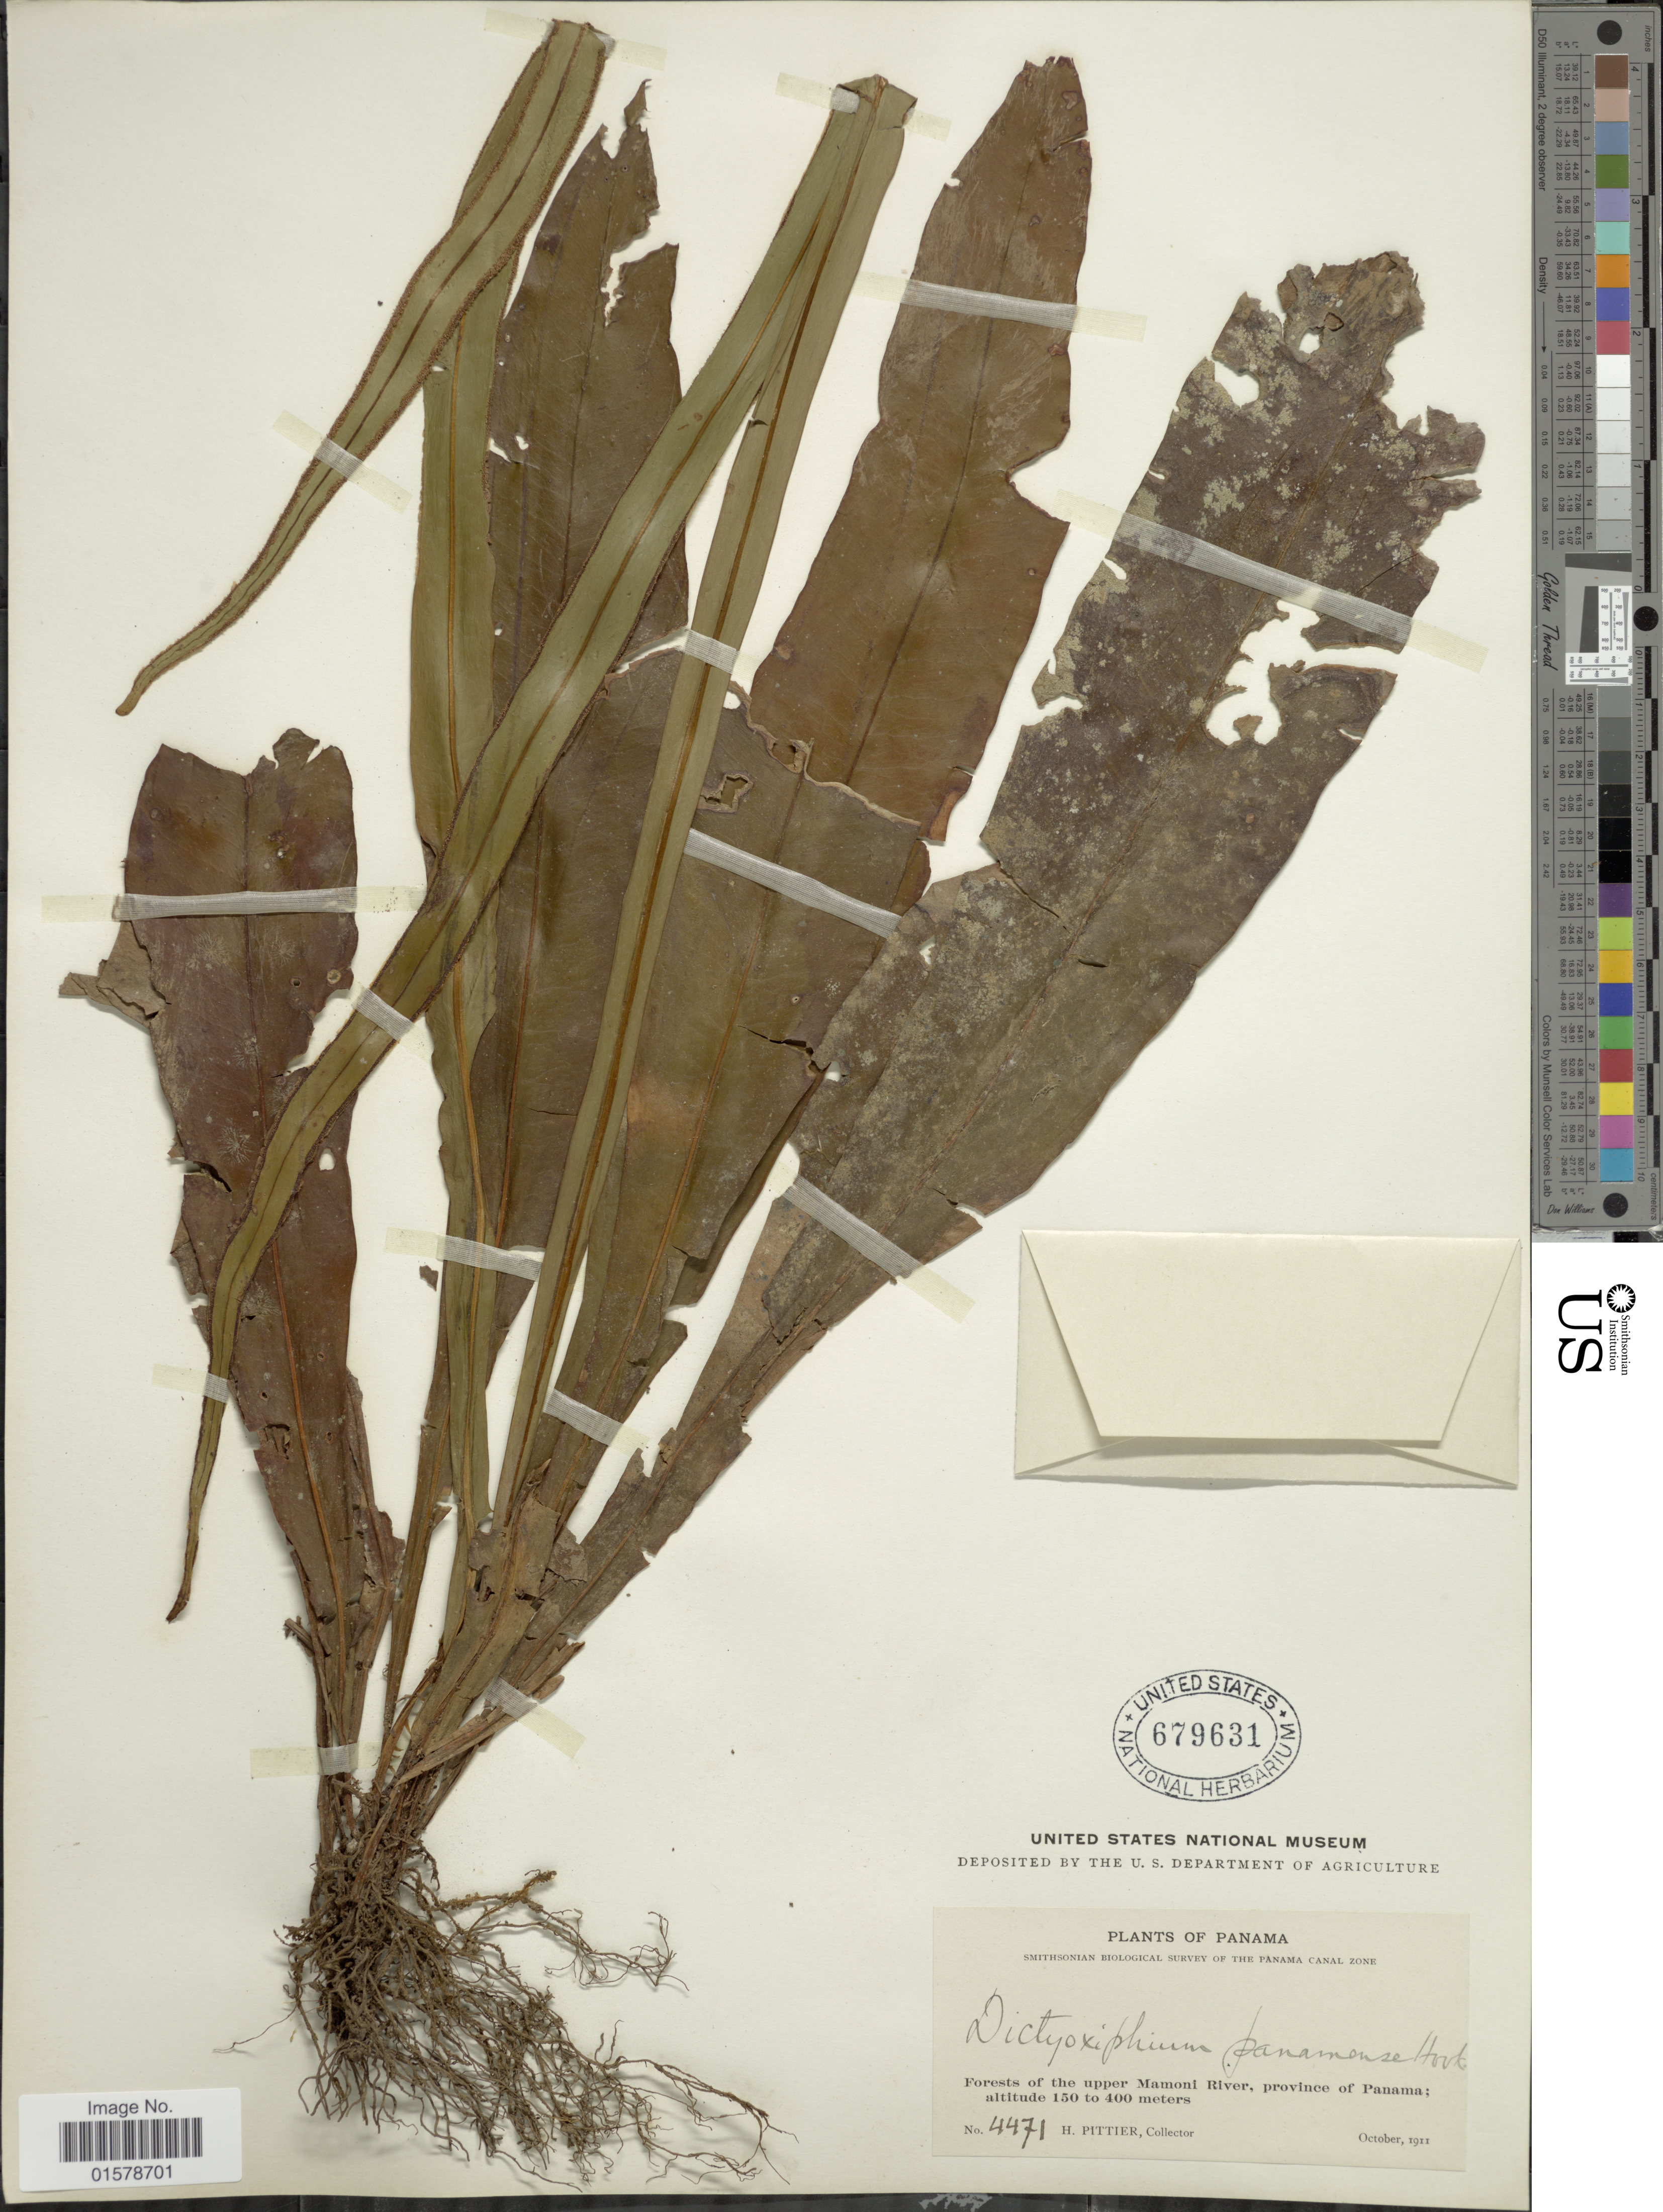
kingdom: Plantae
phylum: Tracheophyta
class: Polypodiopsida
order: Polypodiales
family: Tectariaceae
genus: Tectaria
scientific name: Tectaria panamensis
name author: (Hook.) R.M. Tryon & A.F. Tryon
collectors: H. F. Pittier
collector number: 4471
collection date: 1911-10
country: Panama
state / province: Panamá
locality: Plants of Panama, Smithsonian biological surveu of the panama canal zone, forests of the upper Mamoni River, Province of Panama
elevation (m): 150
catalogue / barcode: US 679631